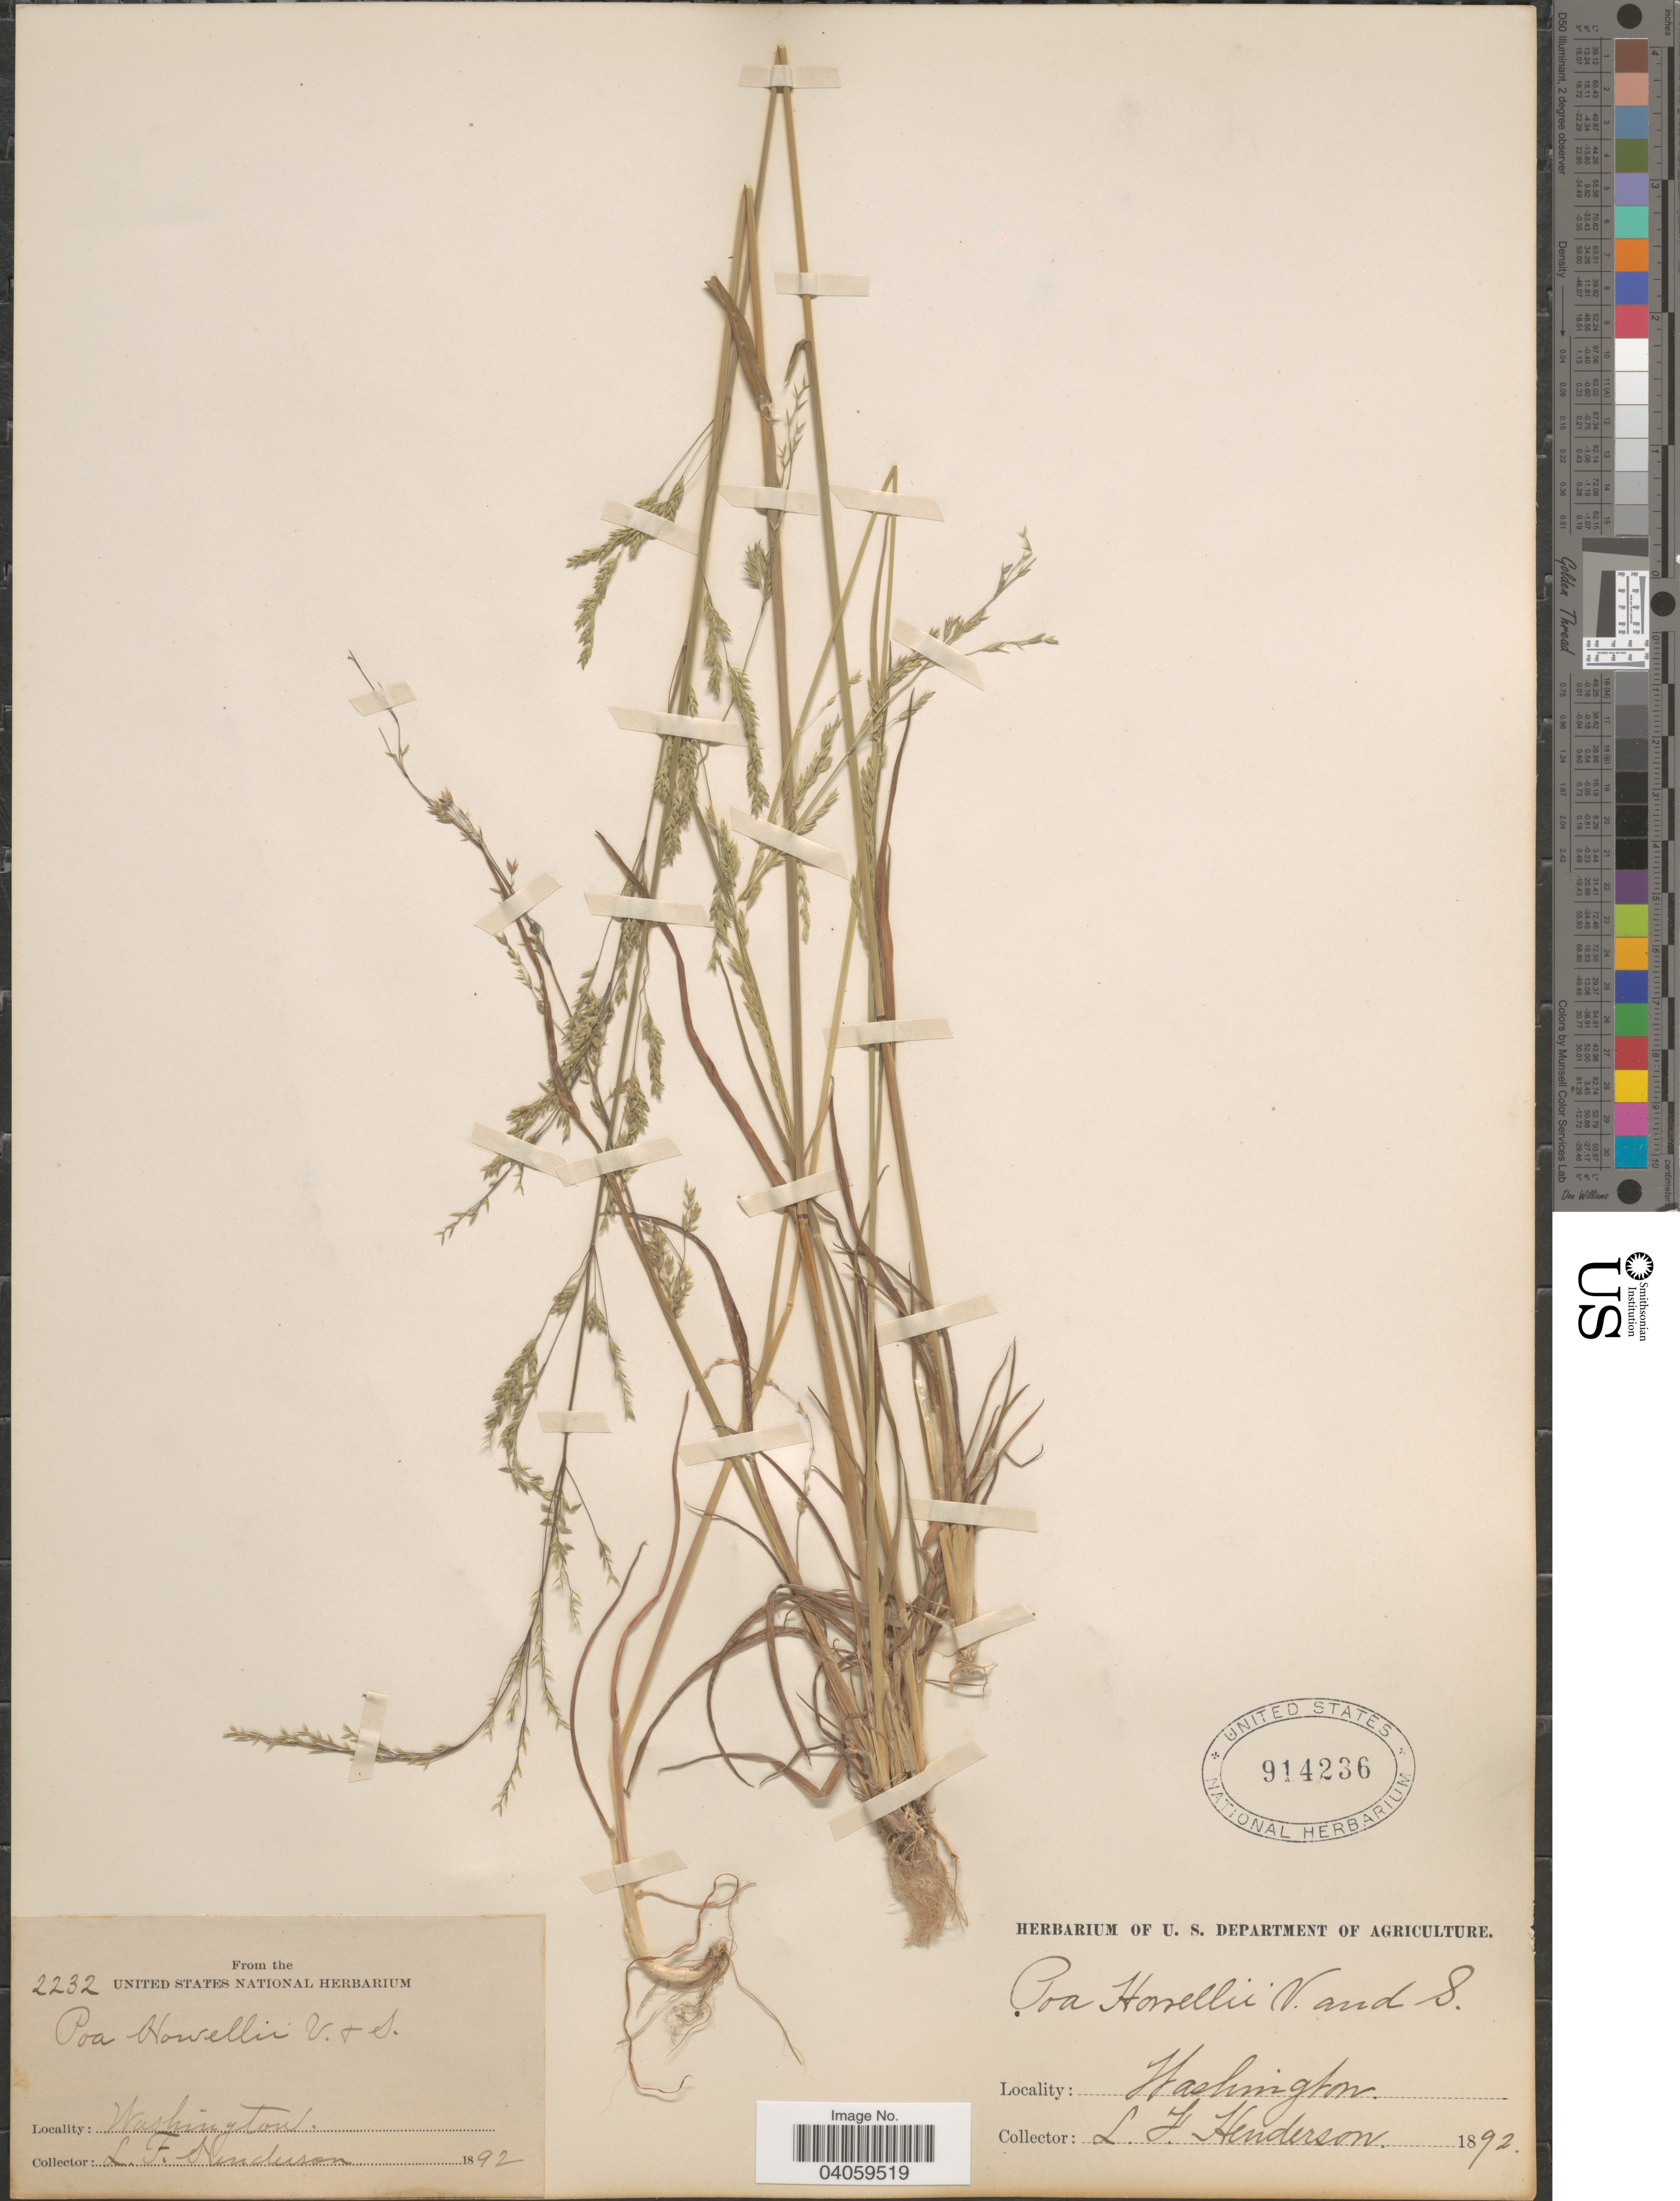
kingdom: Plantae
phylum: Tracheophyta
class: Liliopsida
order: Poales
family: Poaceae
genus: Poa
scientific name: Poa howellii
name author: Vasey & Scribn.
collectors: L. Henderson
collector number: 2232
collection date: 1892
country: United States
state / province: Washington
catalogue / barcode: US 914236